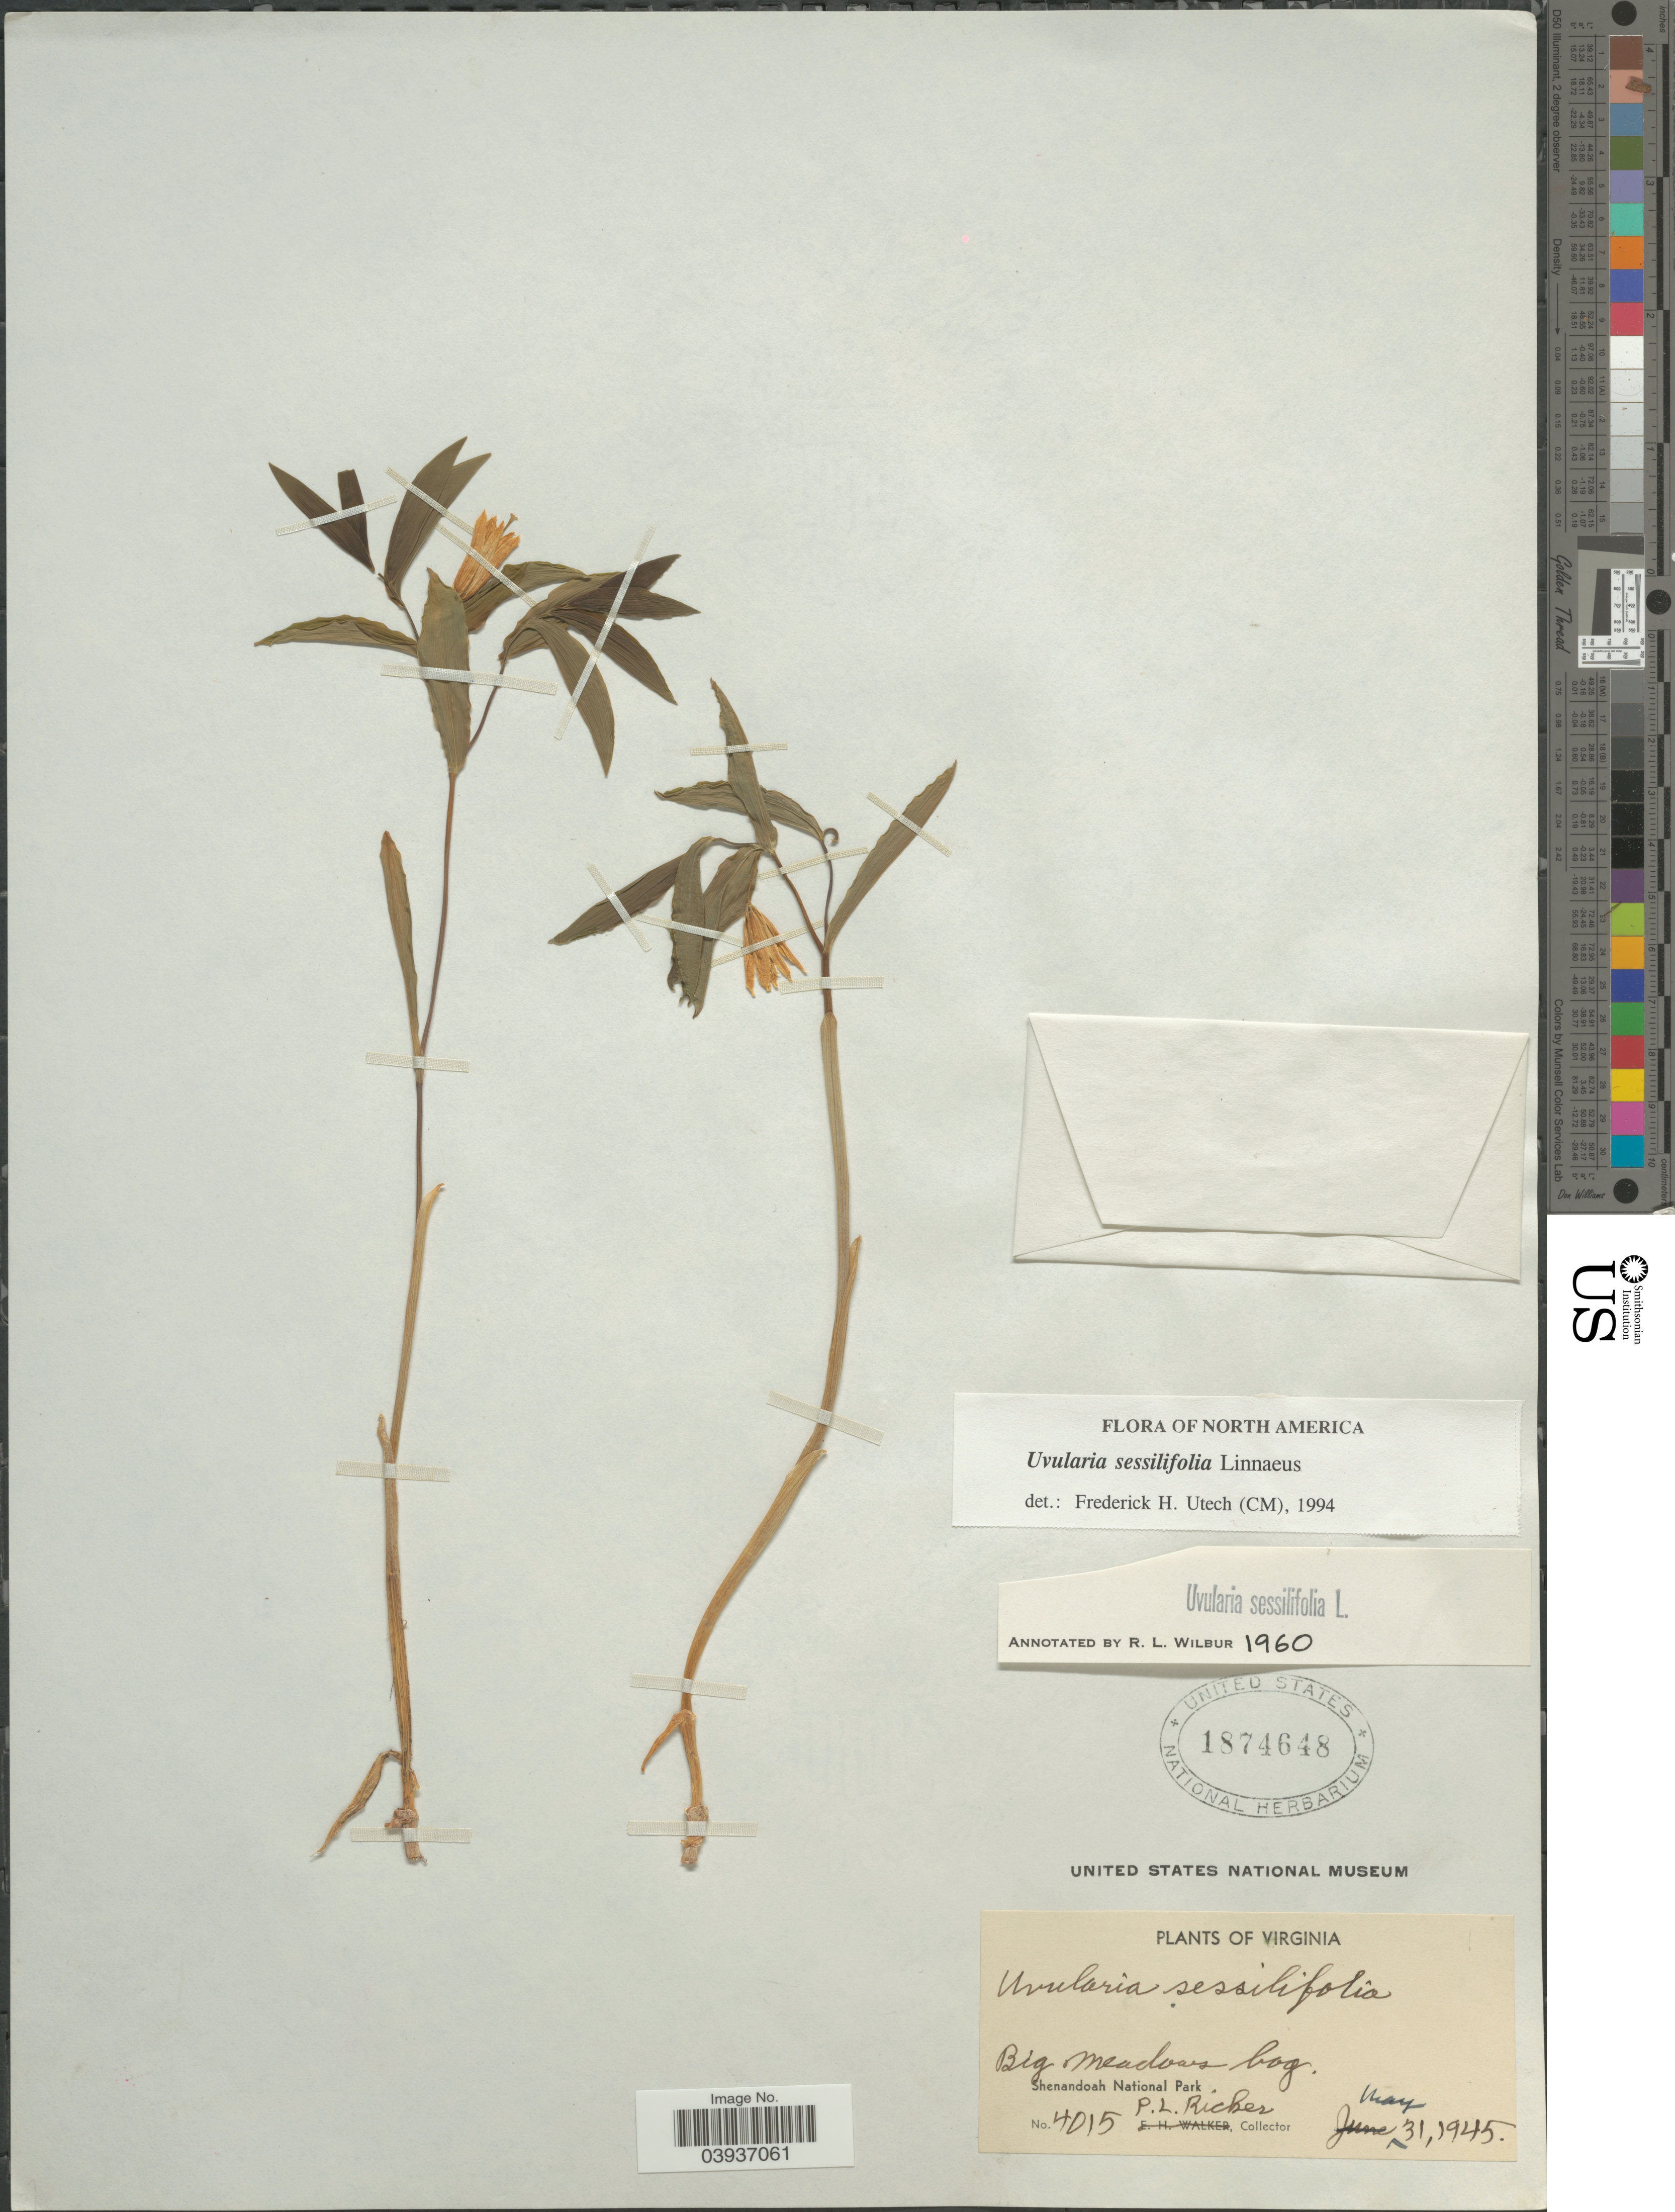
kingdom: Plantae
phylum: Tracheophyta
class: Liliopsida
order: Liliales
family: Colchicaceae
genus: Uvularia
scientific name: Uvularia sessilifolia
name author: L.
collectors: P. Ricker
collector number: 4015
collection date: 1945-05-31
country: United States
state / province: Virginia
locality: Shenandoah National Park.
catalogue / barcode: US 1874648